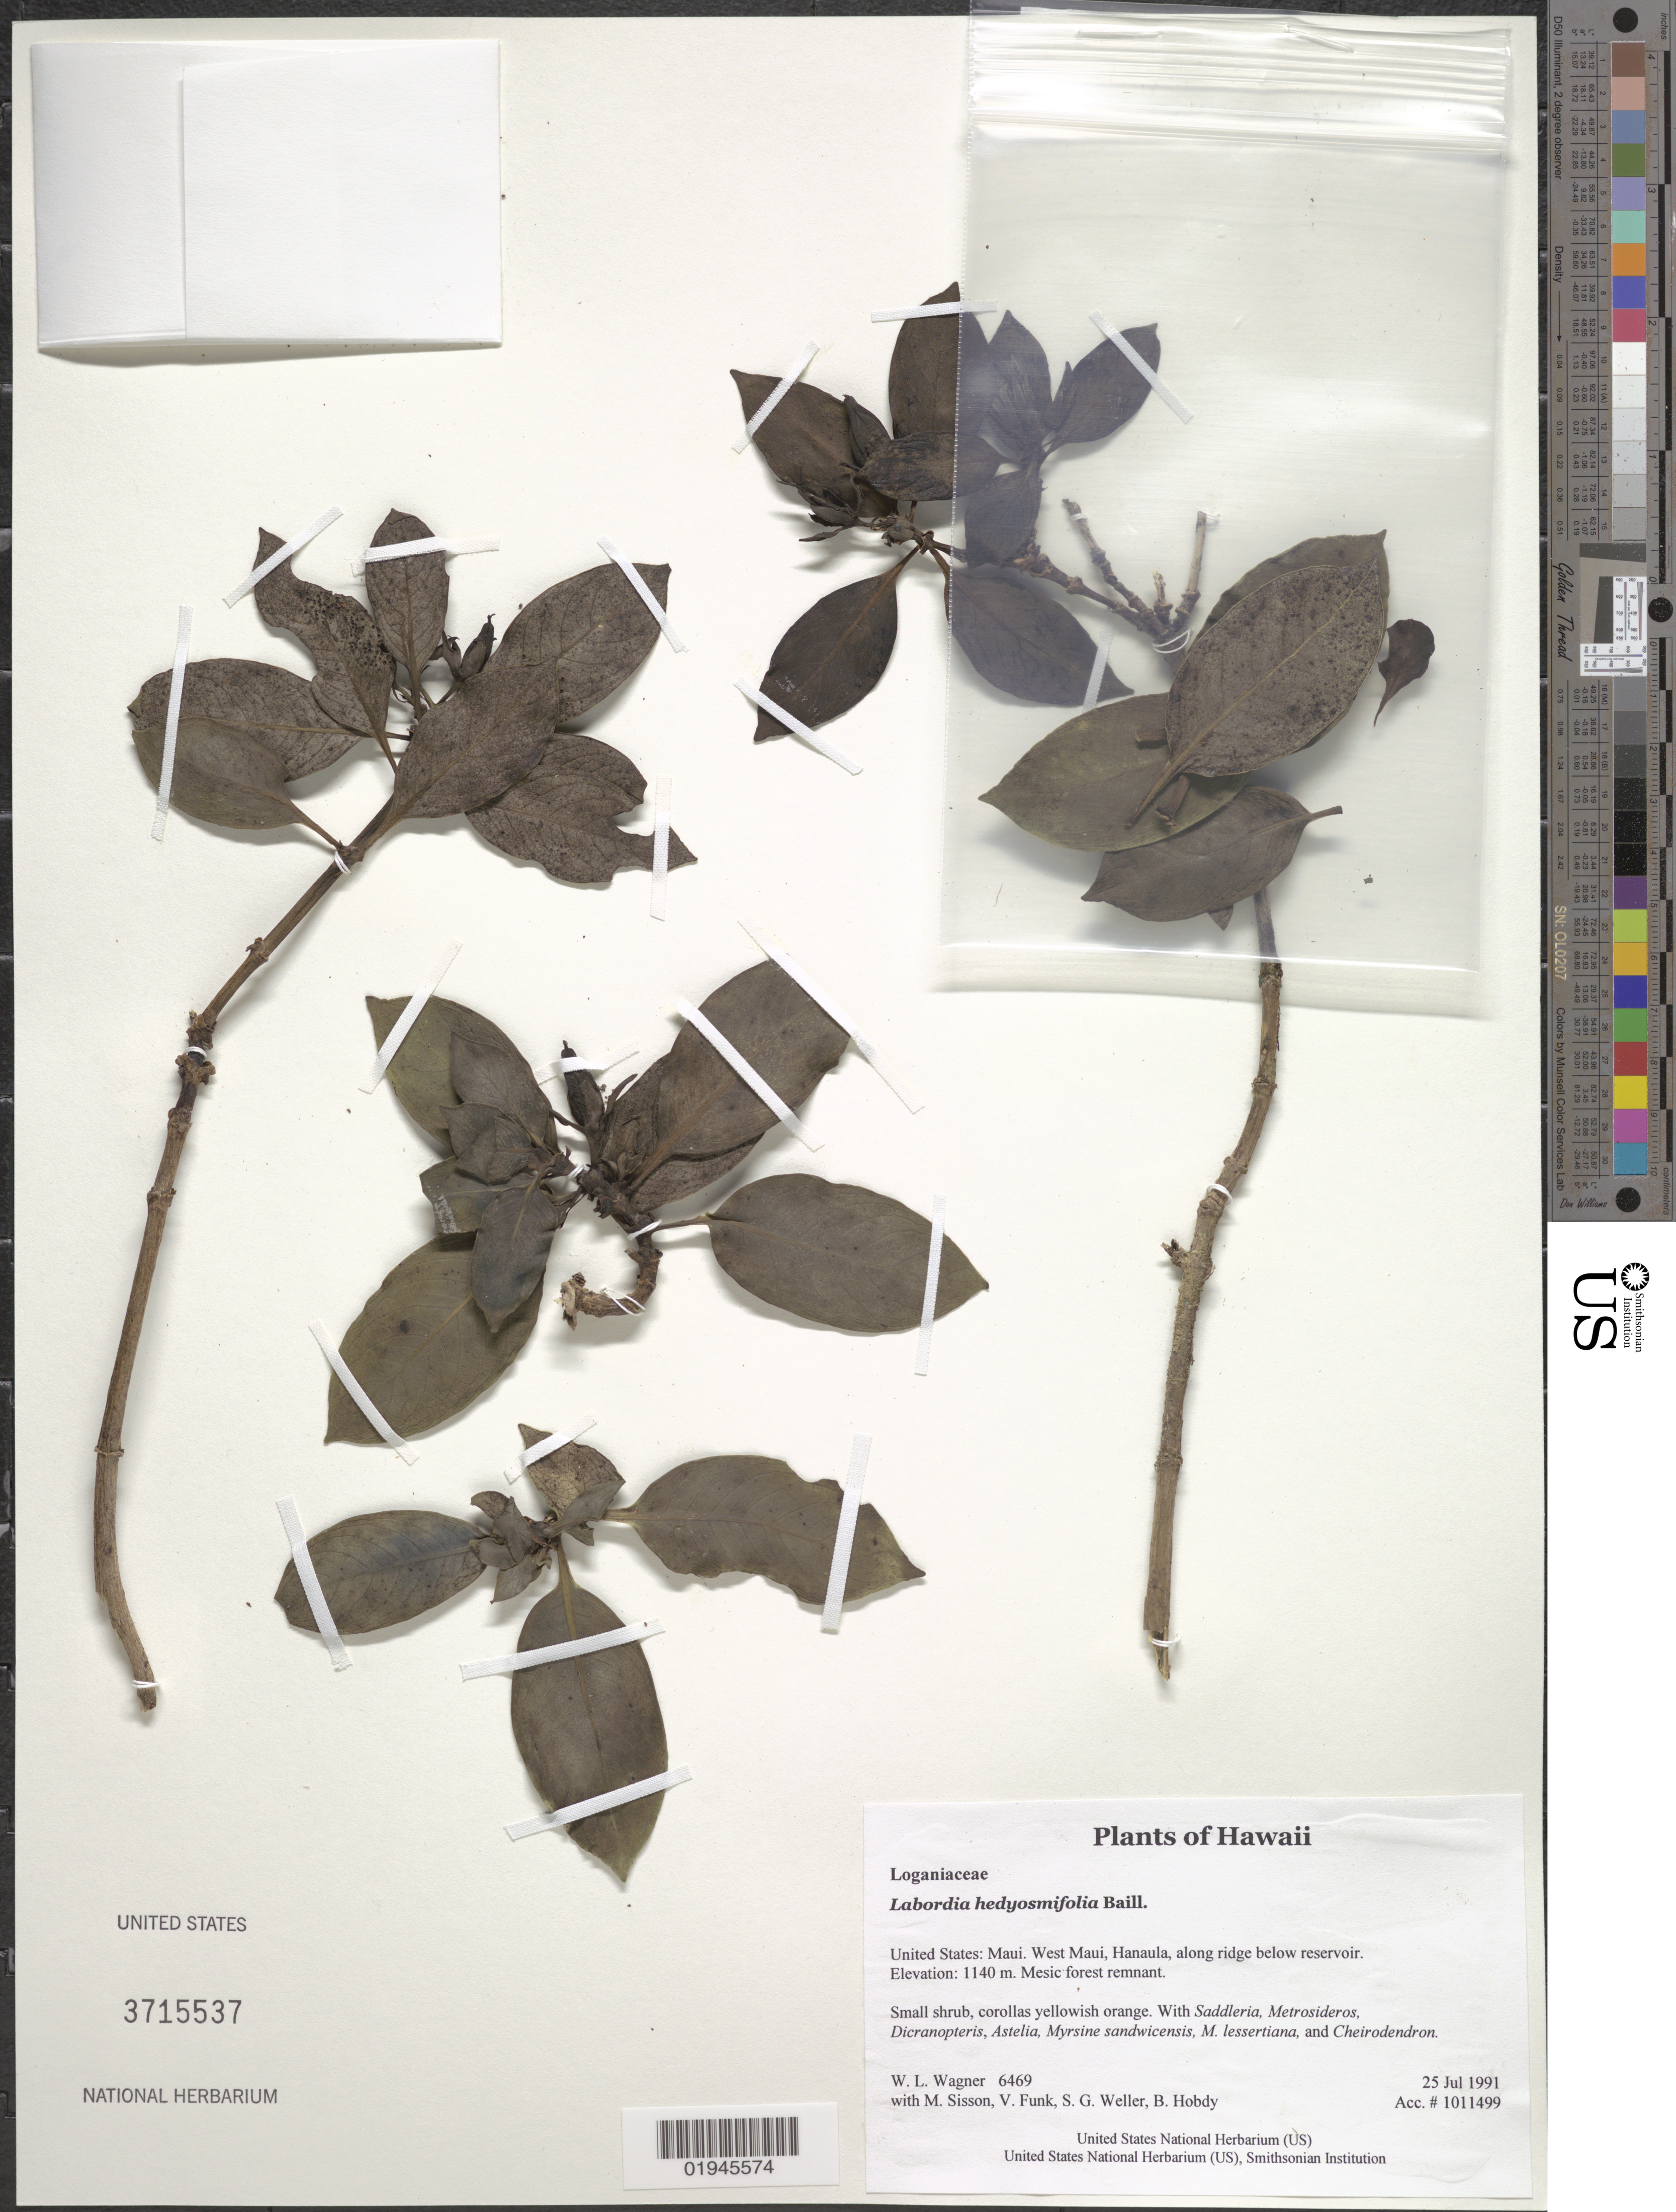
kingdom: Plantae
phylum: Tracheophyta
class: Magnoliopsida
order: Gentianales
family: Loganiaceae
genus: Geniostoma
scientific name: Geniostoma hedyosmifolium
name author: (Baill.) Byng & Christenh.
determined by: Wagner, W. L., (BOT), Smithsonian Institution - National Museum of Natural History (UNITED STATES)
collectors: W. L. Wagner, M. Sisson, V. Funk, S. G. Weller & B. Hobdy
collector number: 6469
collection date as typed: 25 Jul 1991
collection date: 1991-07-25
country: United States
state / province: Hawaii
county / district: Maui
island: Maui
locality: West Maui, Hanaula, along ridge below reservoir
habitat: Mesic forest remnant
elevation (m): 1140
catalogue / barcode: US 3715537